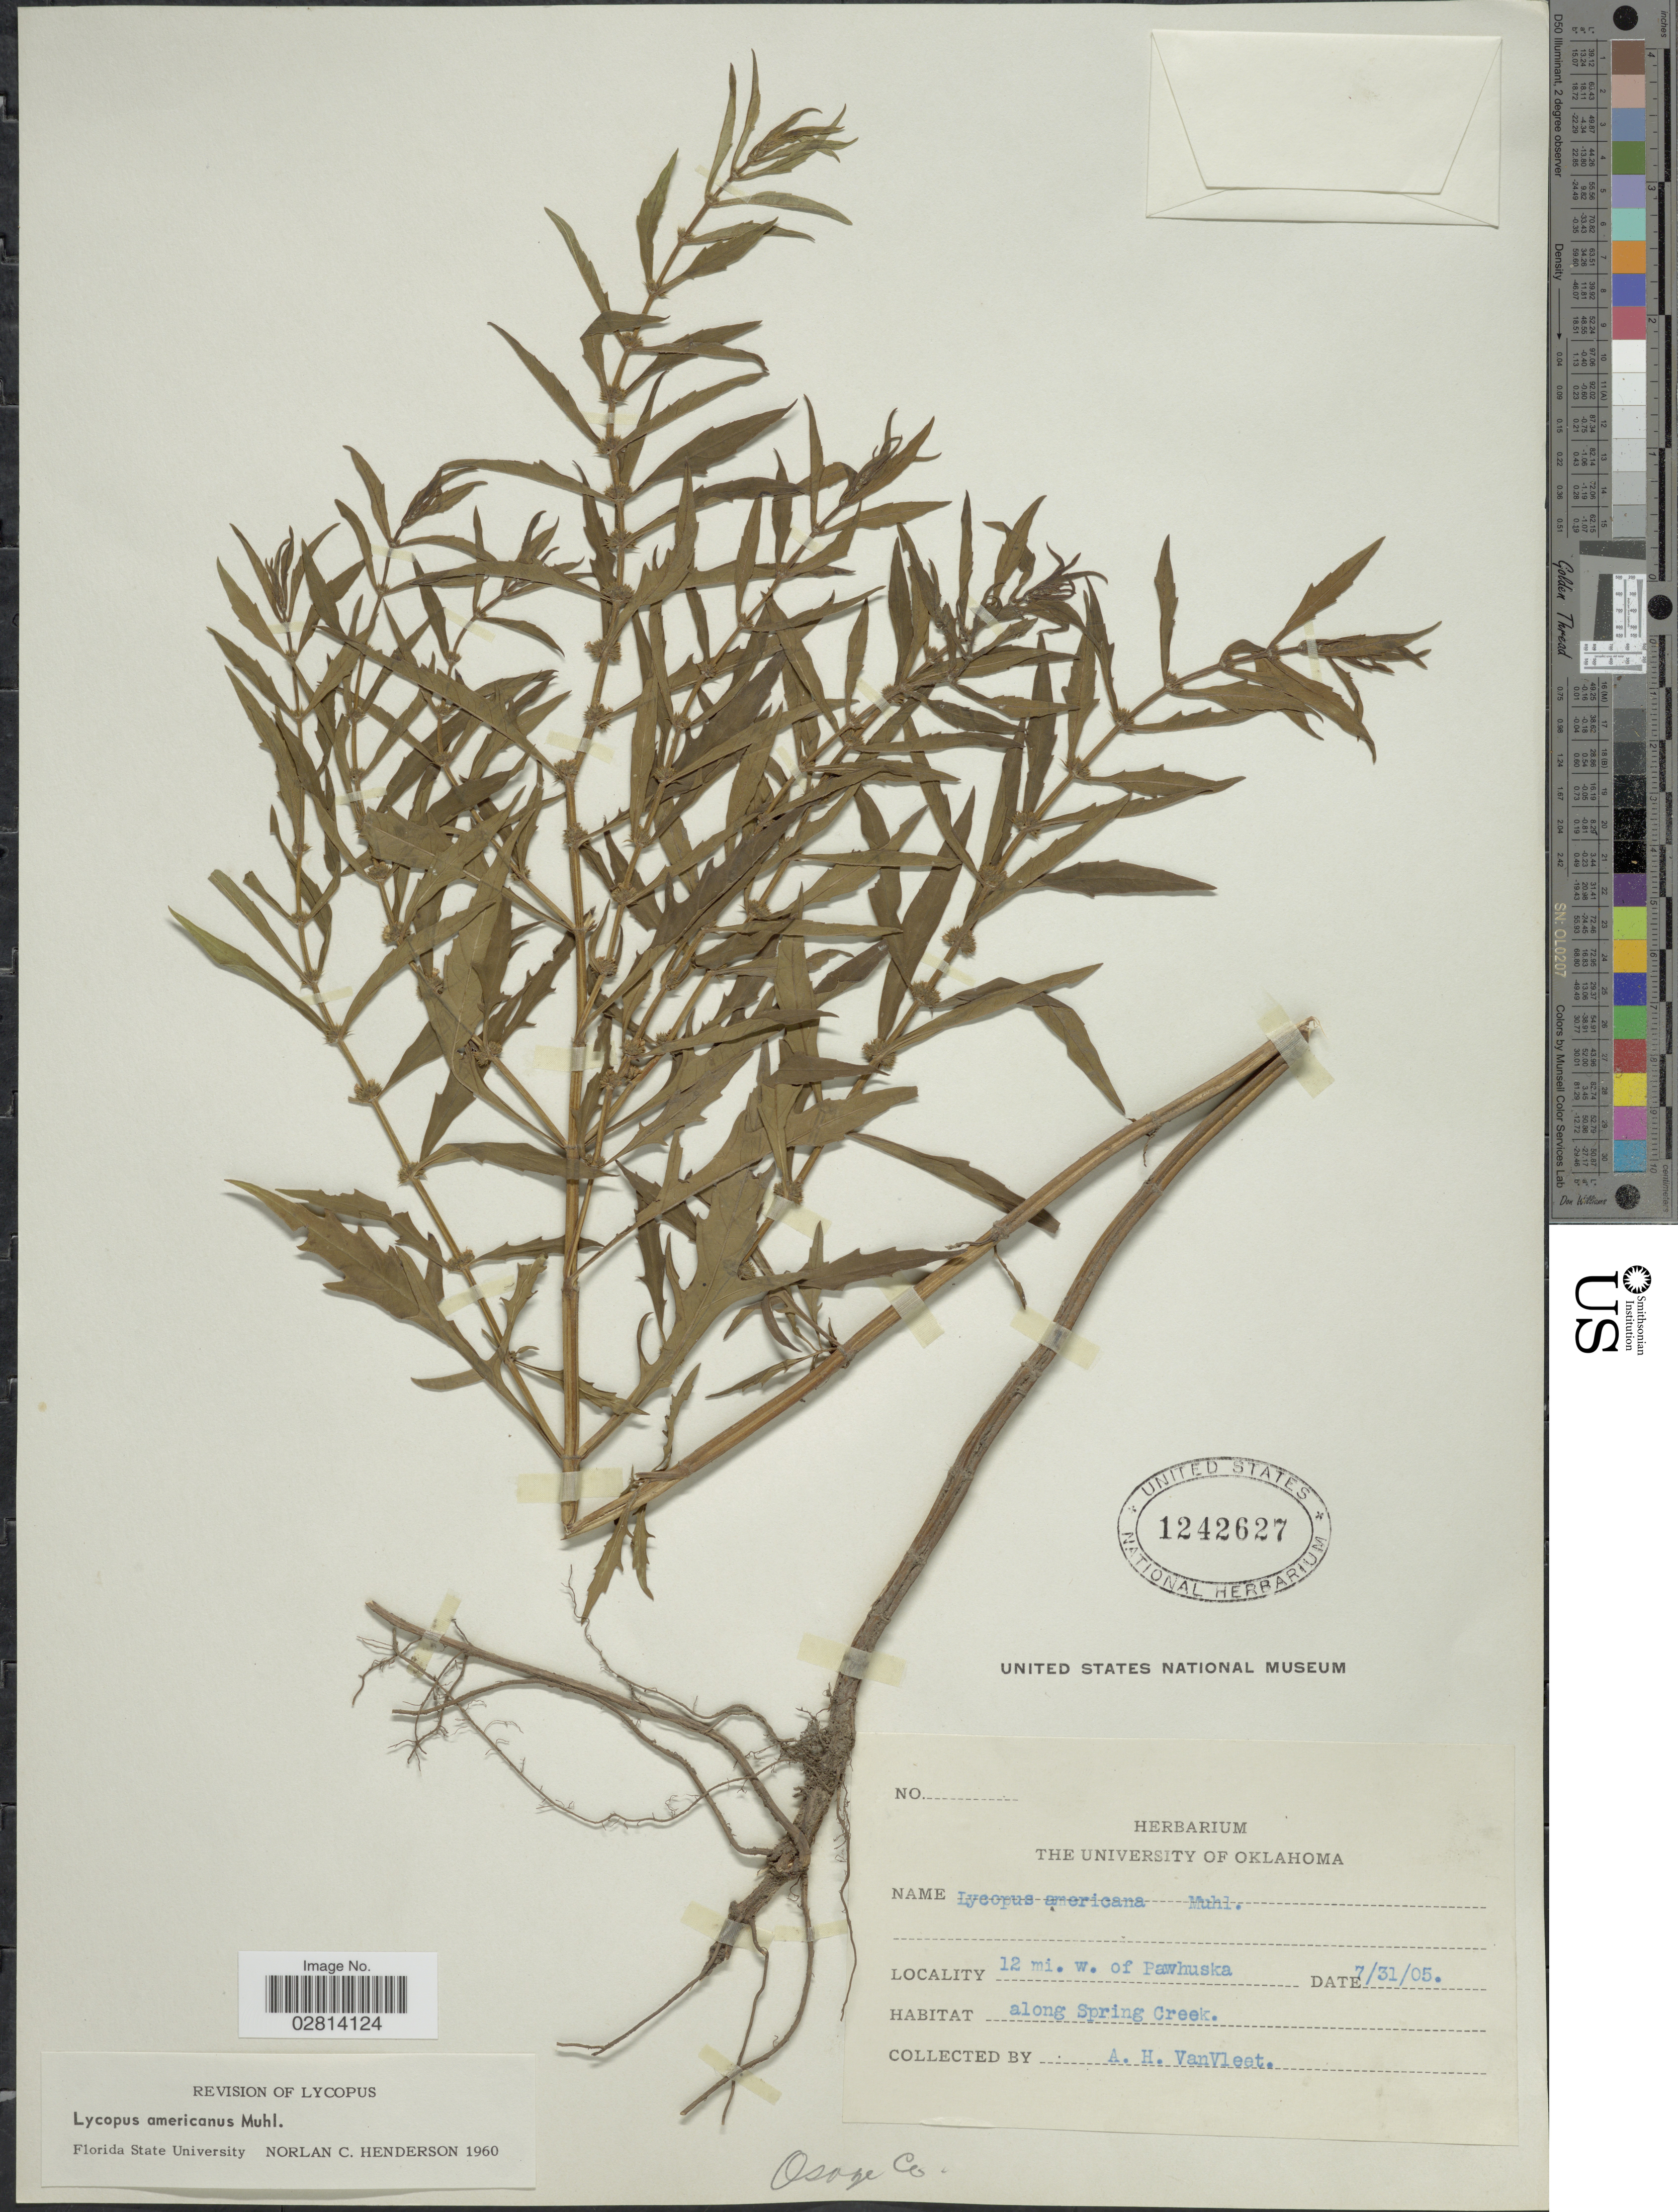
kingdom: Plantae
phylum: Tracheophyta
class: Magnoliopsida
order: Lamiales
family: Lamiaceae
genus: Lycopus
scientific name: Lycopus americanus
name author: Muhl. ex W.P.C. Barton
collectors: A. H. Van Vleet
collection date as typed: Transcribed d/m/y: 31/7/5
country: United States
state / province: Oklahoma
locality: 12 mi. w. of Pawhuska, along Spring Creek, Osage Co.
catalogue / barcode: US 1242627